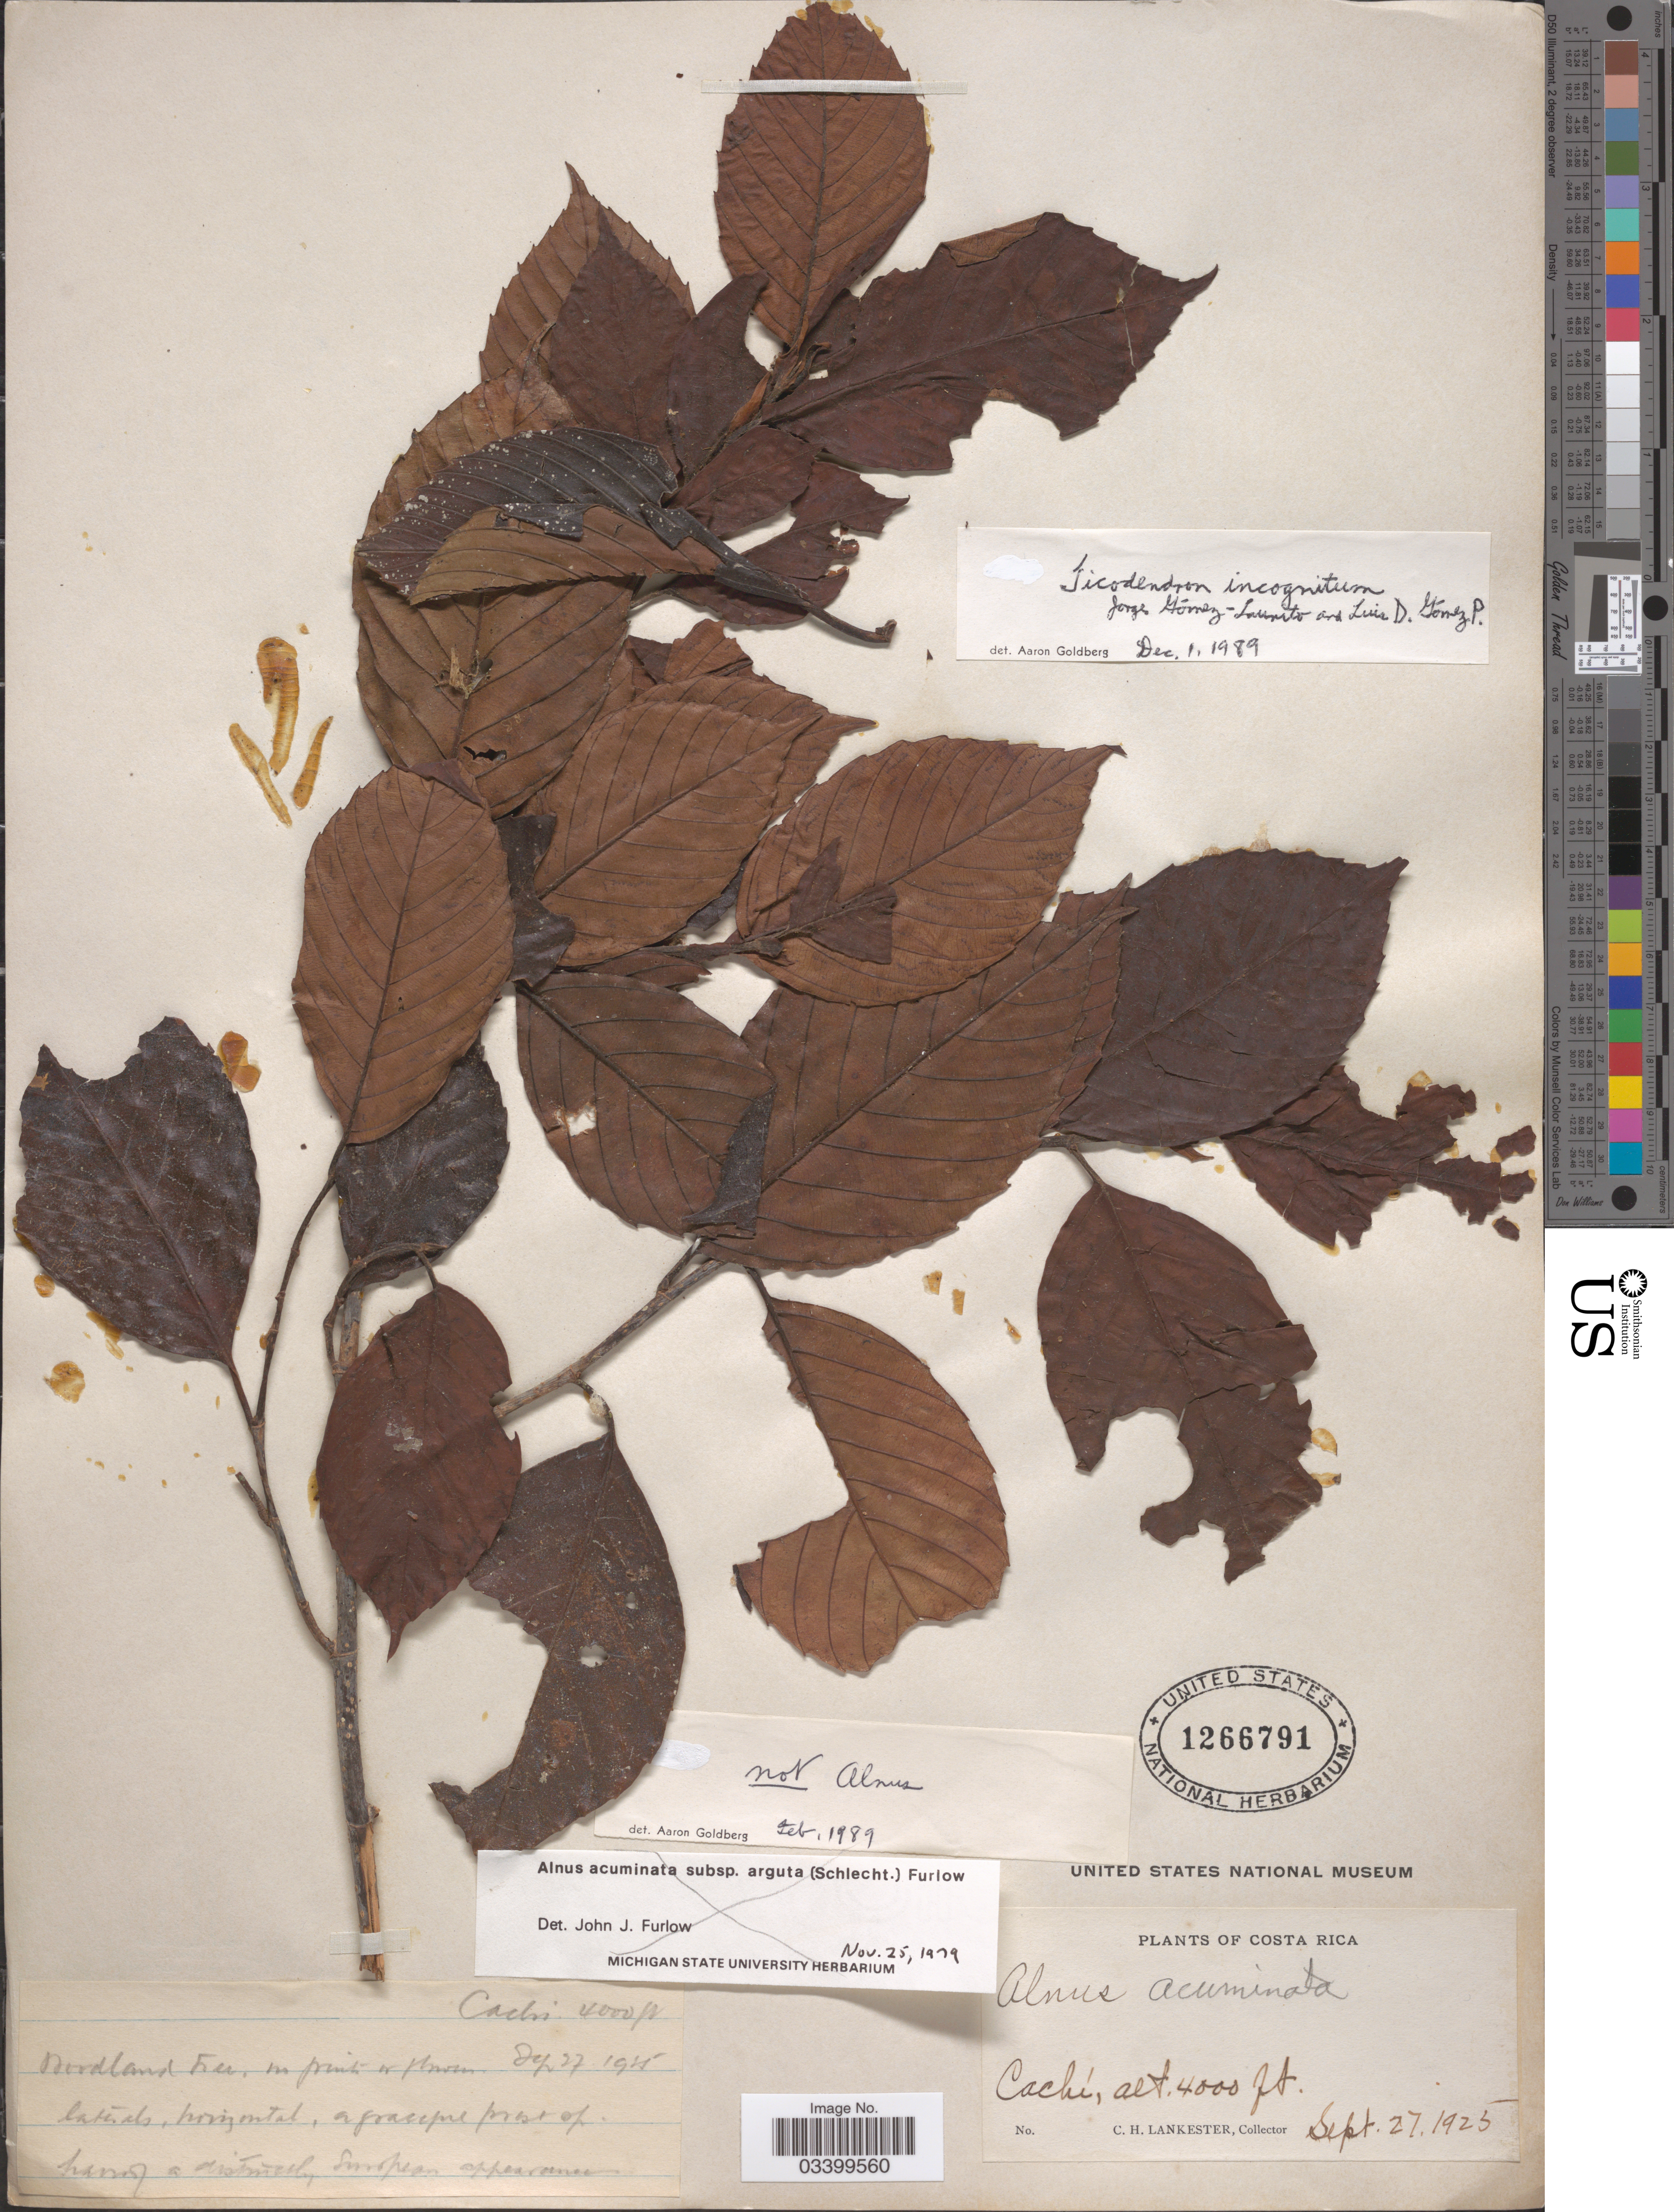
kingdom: Plantae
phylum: Tracheophyta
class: Magnoliopsida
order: Fagales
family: Ticodendraceae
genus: Ticodendron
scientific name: Ticodendron incognitum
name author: Gómez-Laur. & L.D. Gómez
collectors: C. H. Lankester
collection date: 1925-09-27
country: Costa Rica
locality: Cachí, Nordland Fair.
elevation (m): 1219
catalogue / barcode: US 1266791